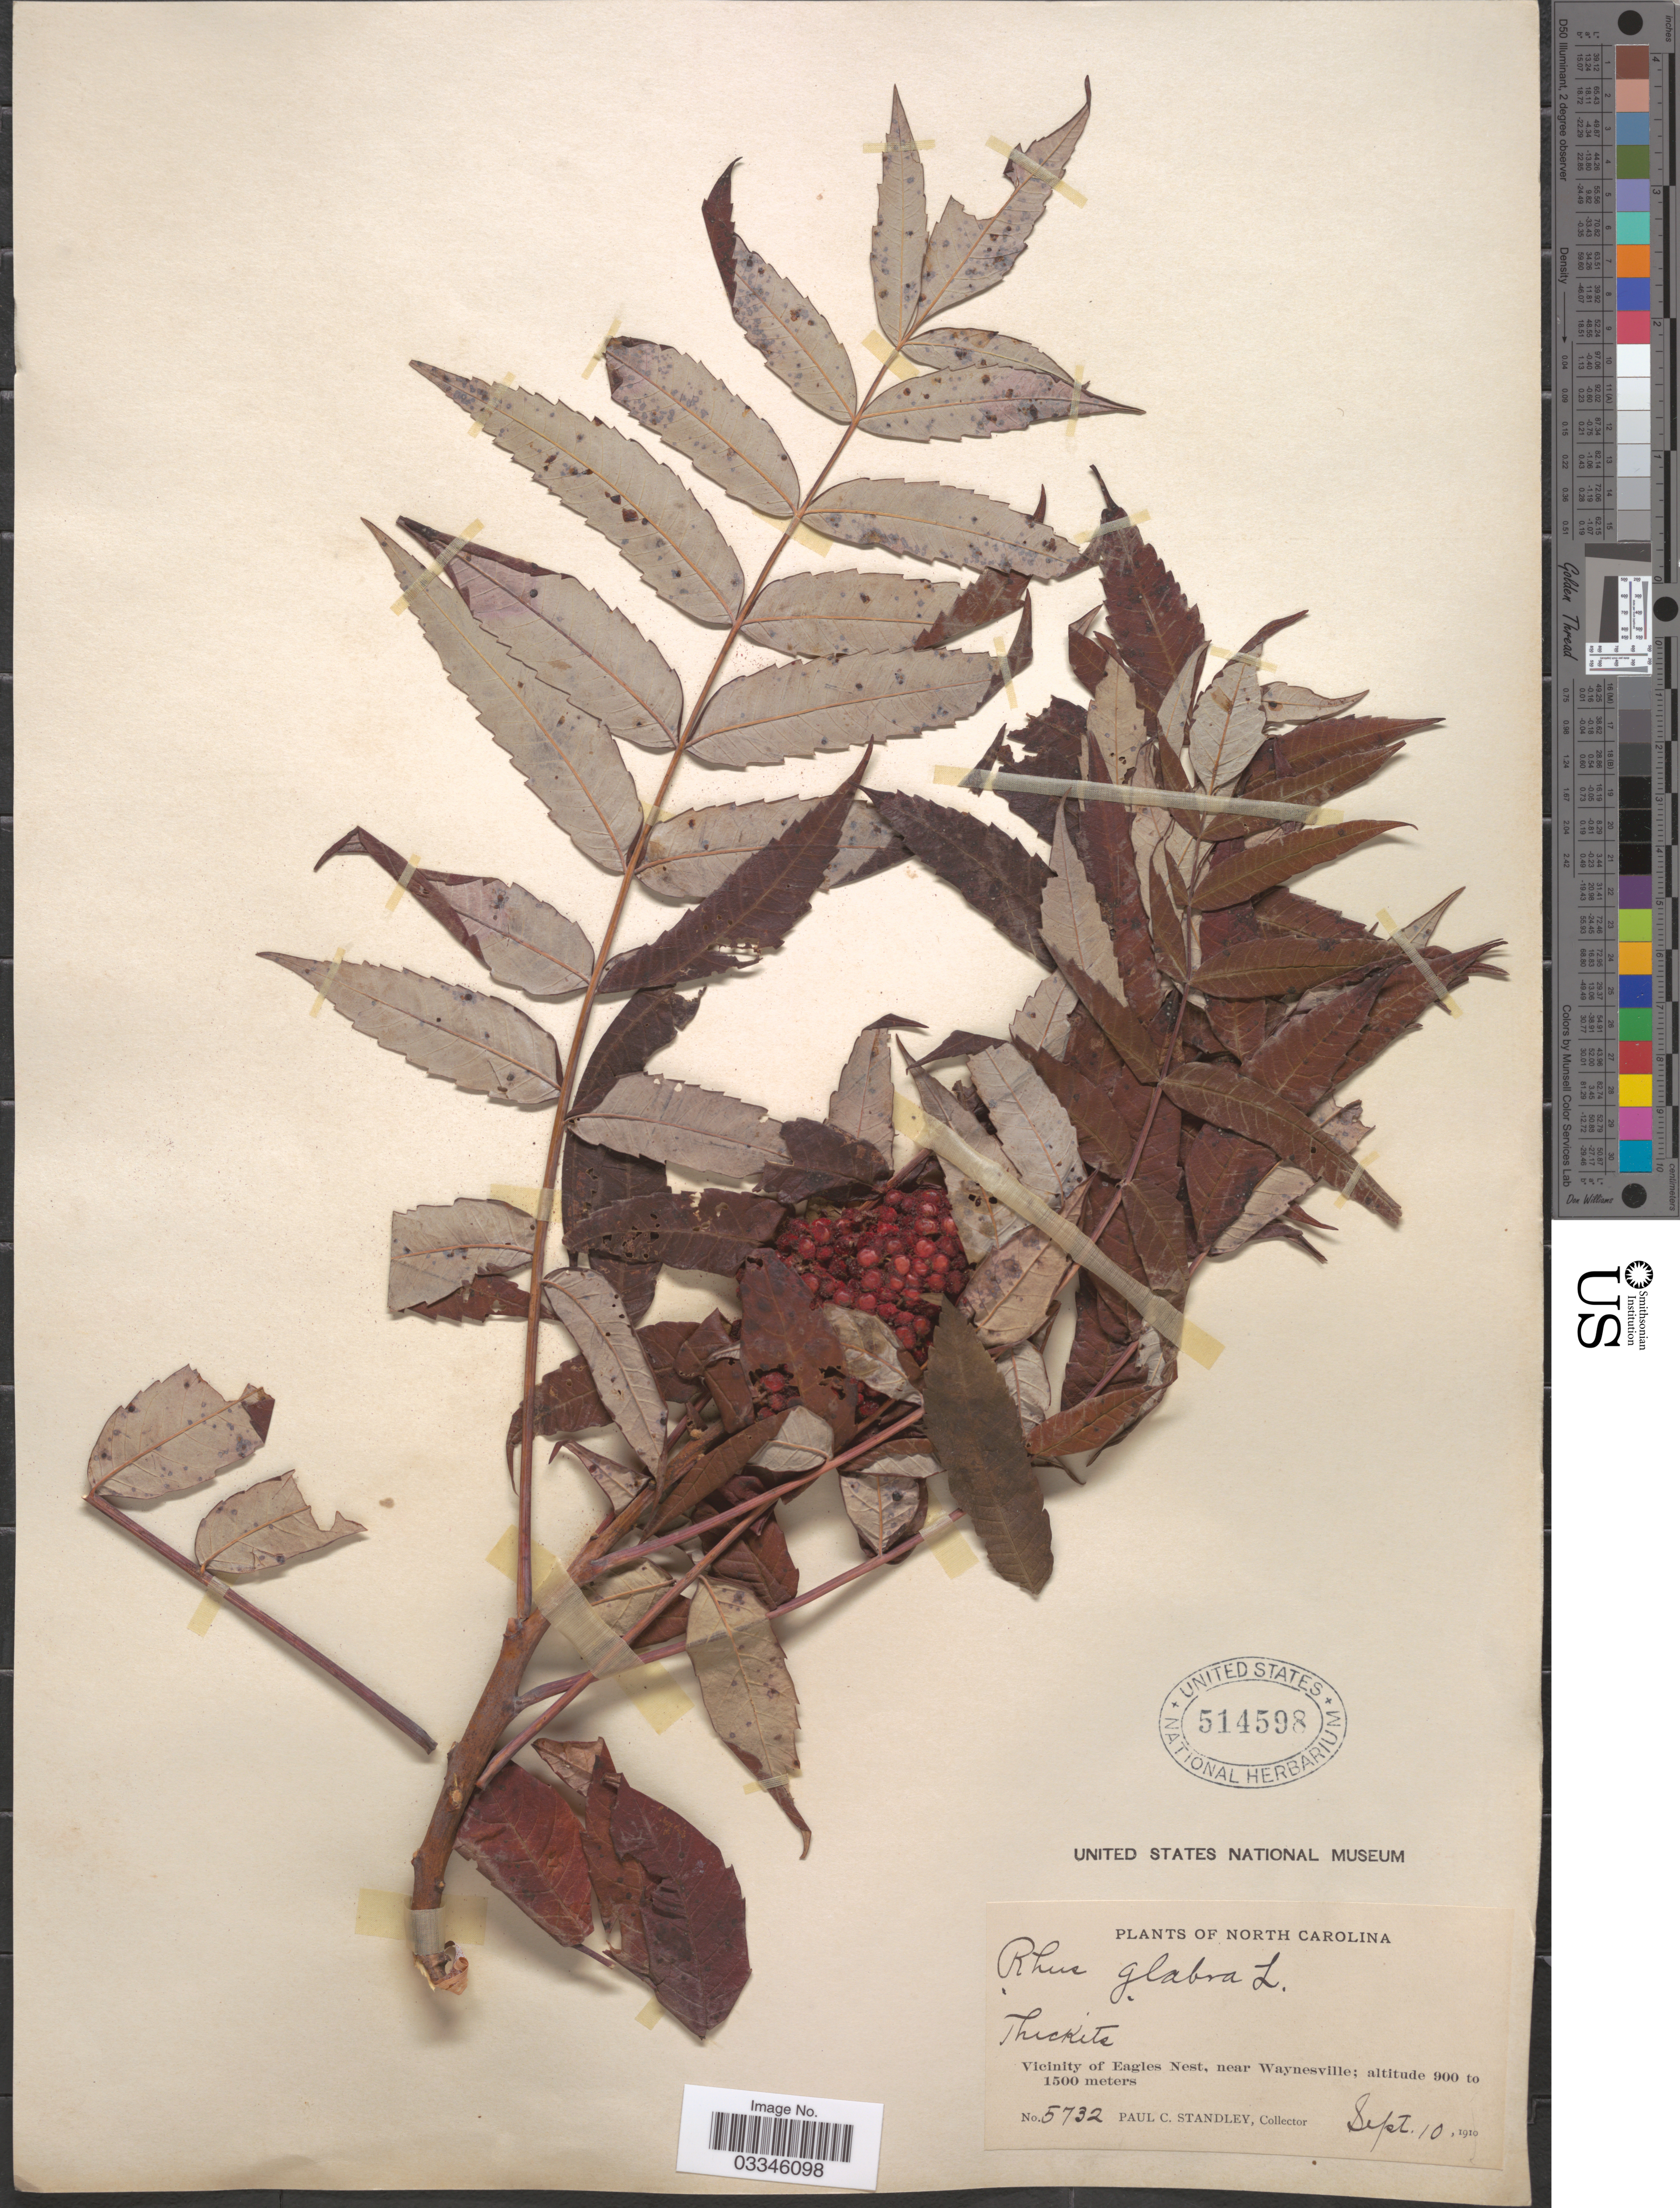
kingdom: Plantae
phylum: Tracheophyta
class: Magnoliopsida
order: Sapindales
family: Anacardiaceae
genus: Rhus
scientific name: Rhus glabra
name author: L.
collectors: P. C. Standley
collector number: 5732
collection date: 1910-09-10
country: United States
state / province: North Carolina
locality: Vicinity of Eagles Nest, near Waynesville.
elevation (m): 900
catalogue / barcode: US 514598